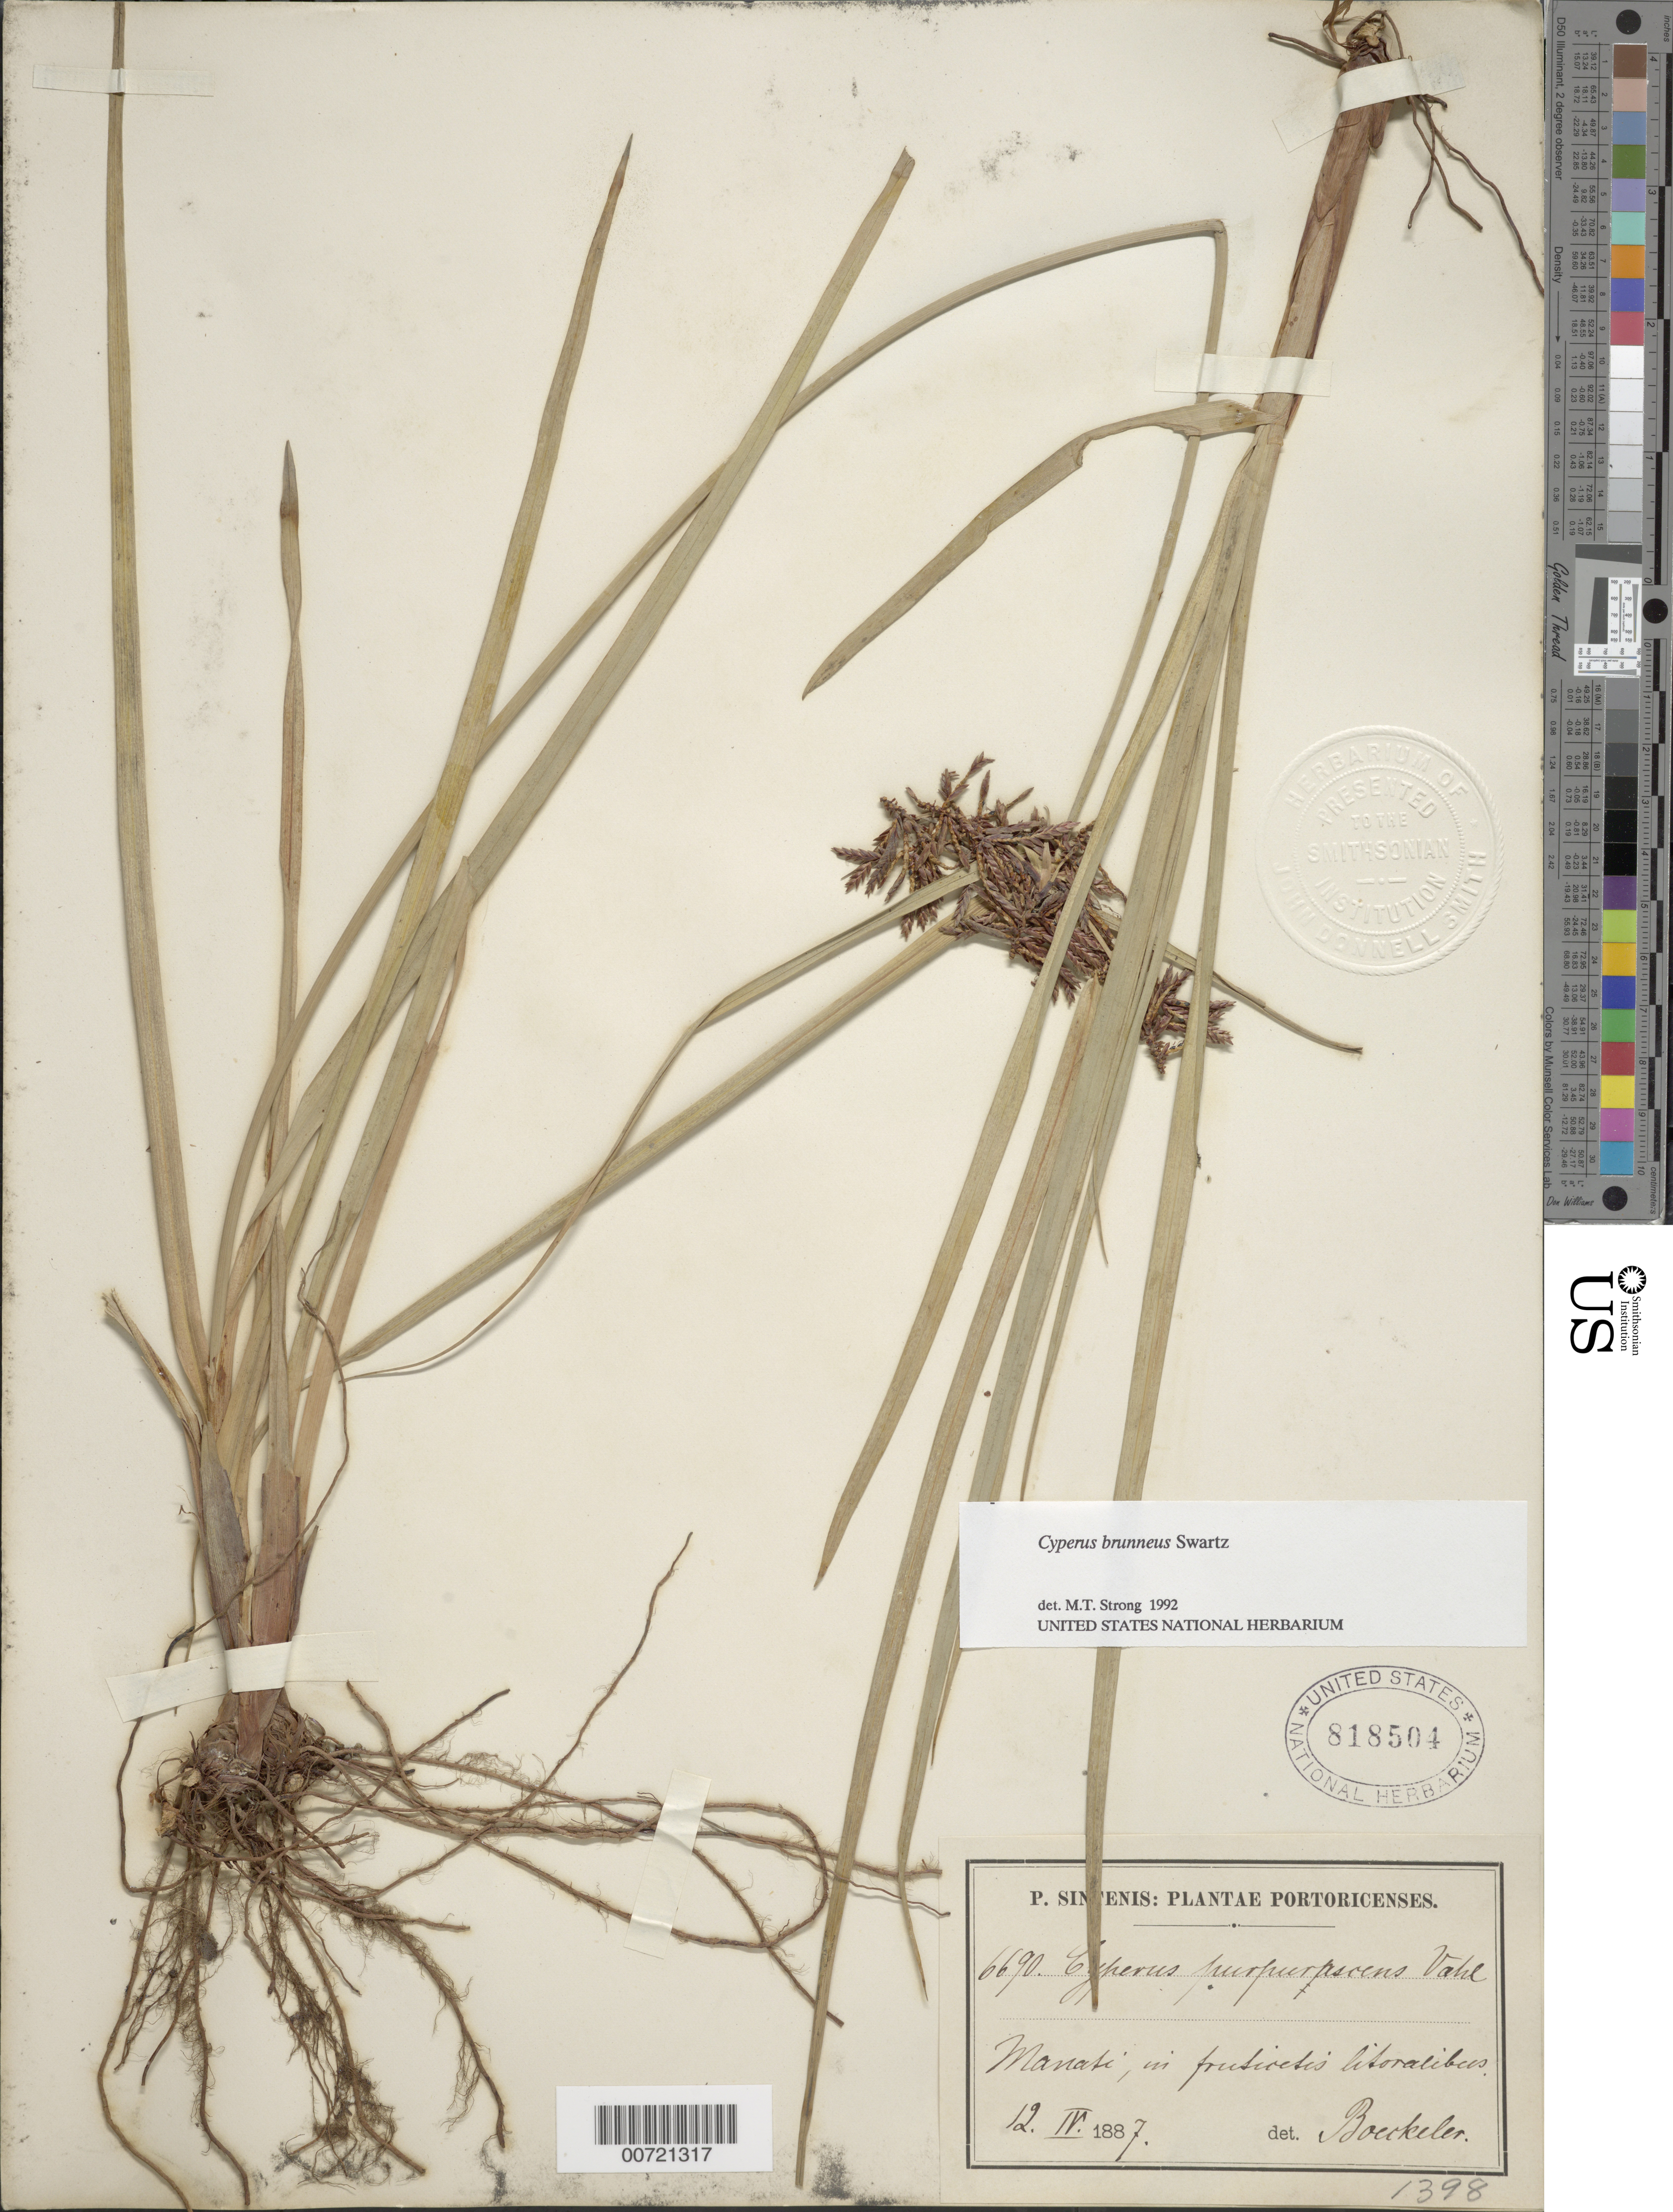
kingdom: Plantae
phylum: Tracheophyta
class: Liliopsida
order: Poales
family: Cyperaceae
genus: Cyperus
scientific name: Cyperus brunneus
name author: Sw.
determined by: Strong, M. T., (US), Smithsonian Institution - National Museum of Natural History (UNITED STATES)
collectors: P. Sintenis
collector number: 6690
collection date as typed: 12 Apr 1887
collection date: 1887-04-12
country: Puerto Rico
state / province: Manatí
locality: Manatí.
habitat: In fruticetis litoralibus.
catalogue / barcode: US 818504